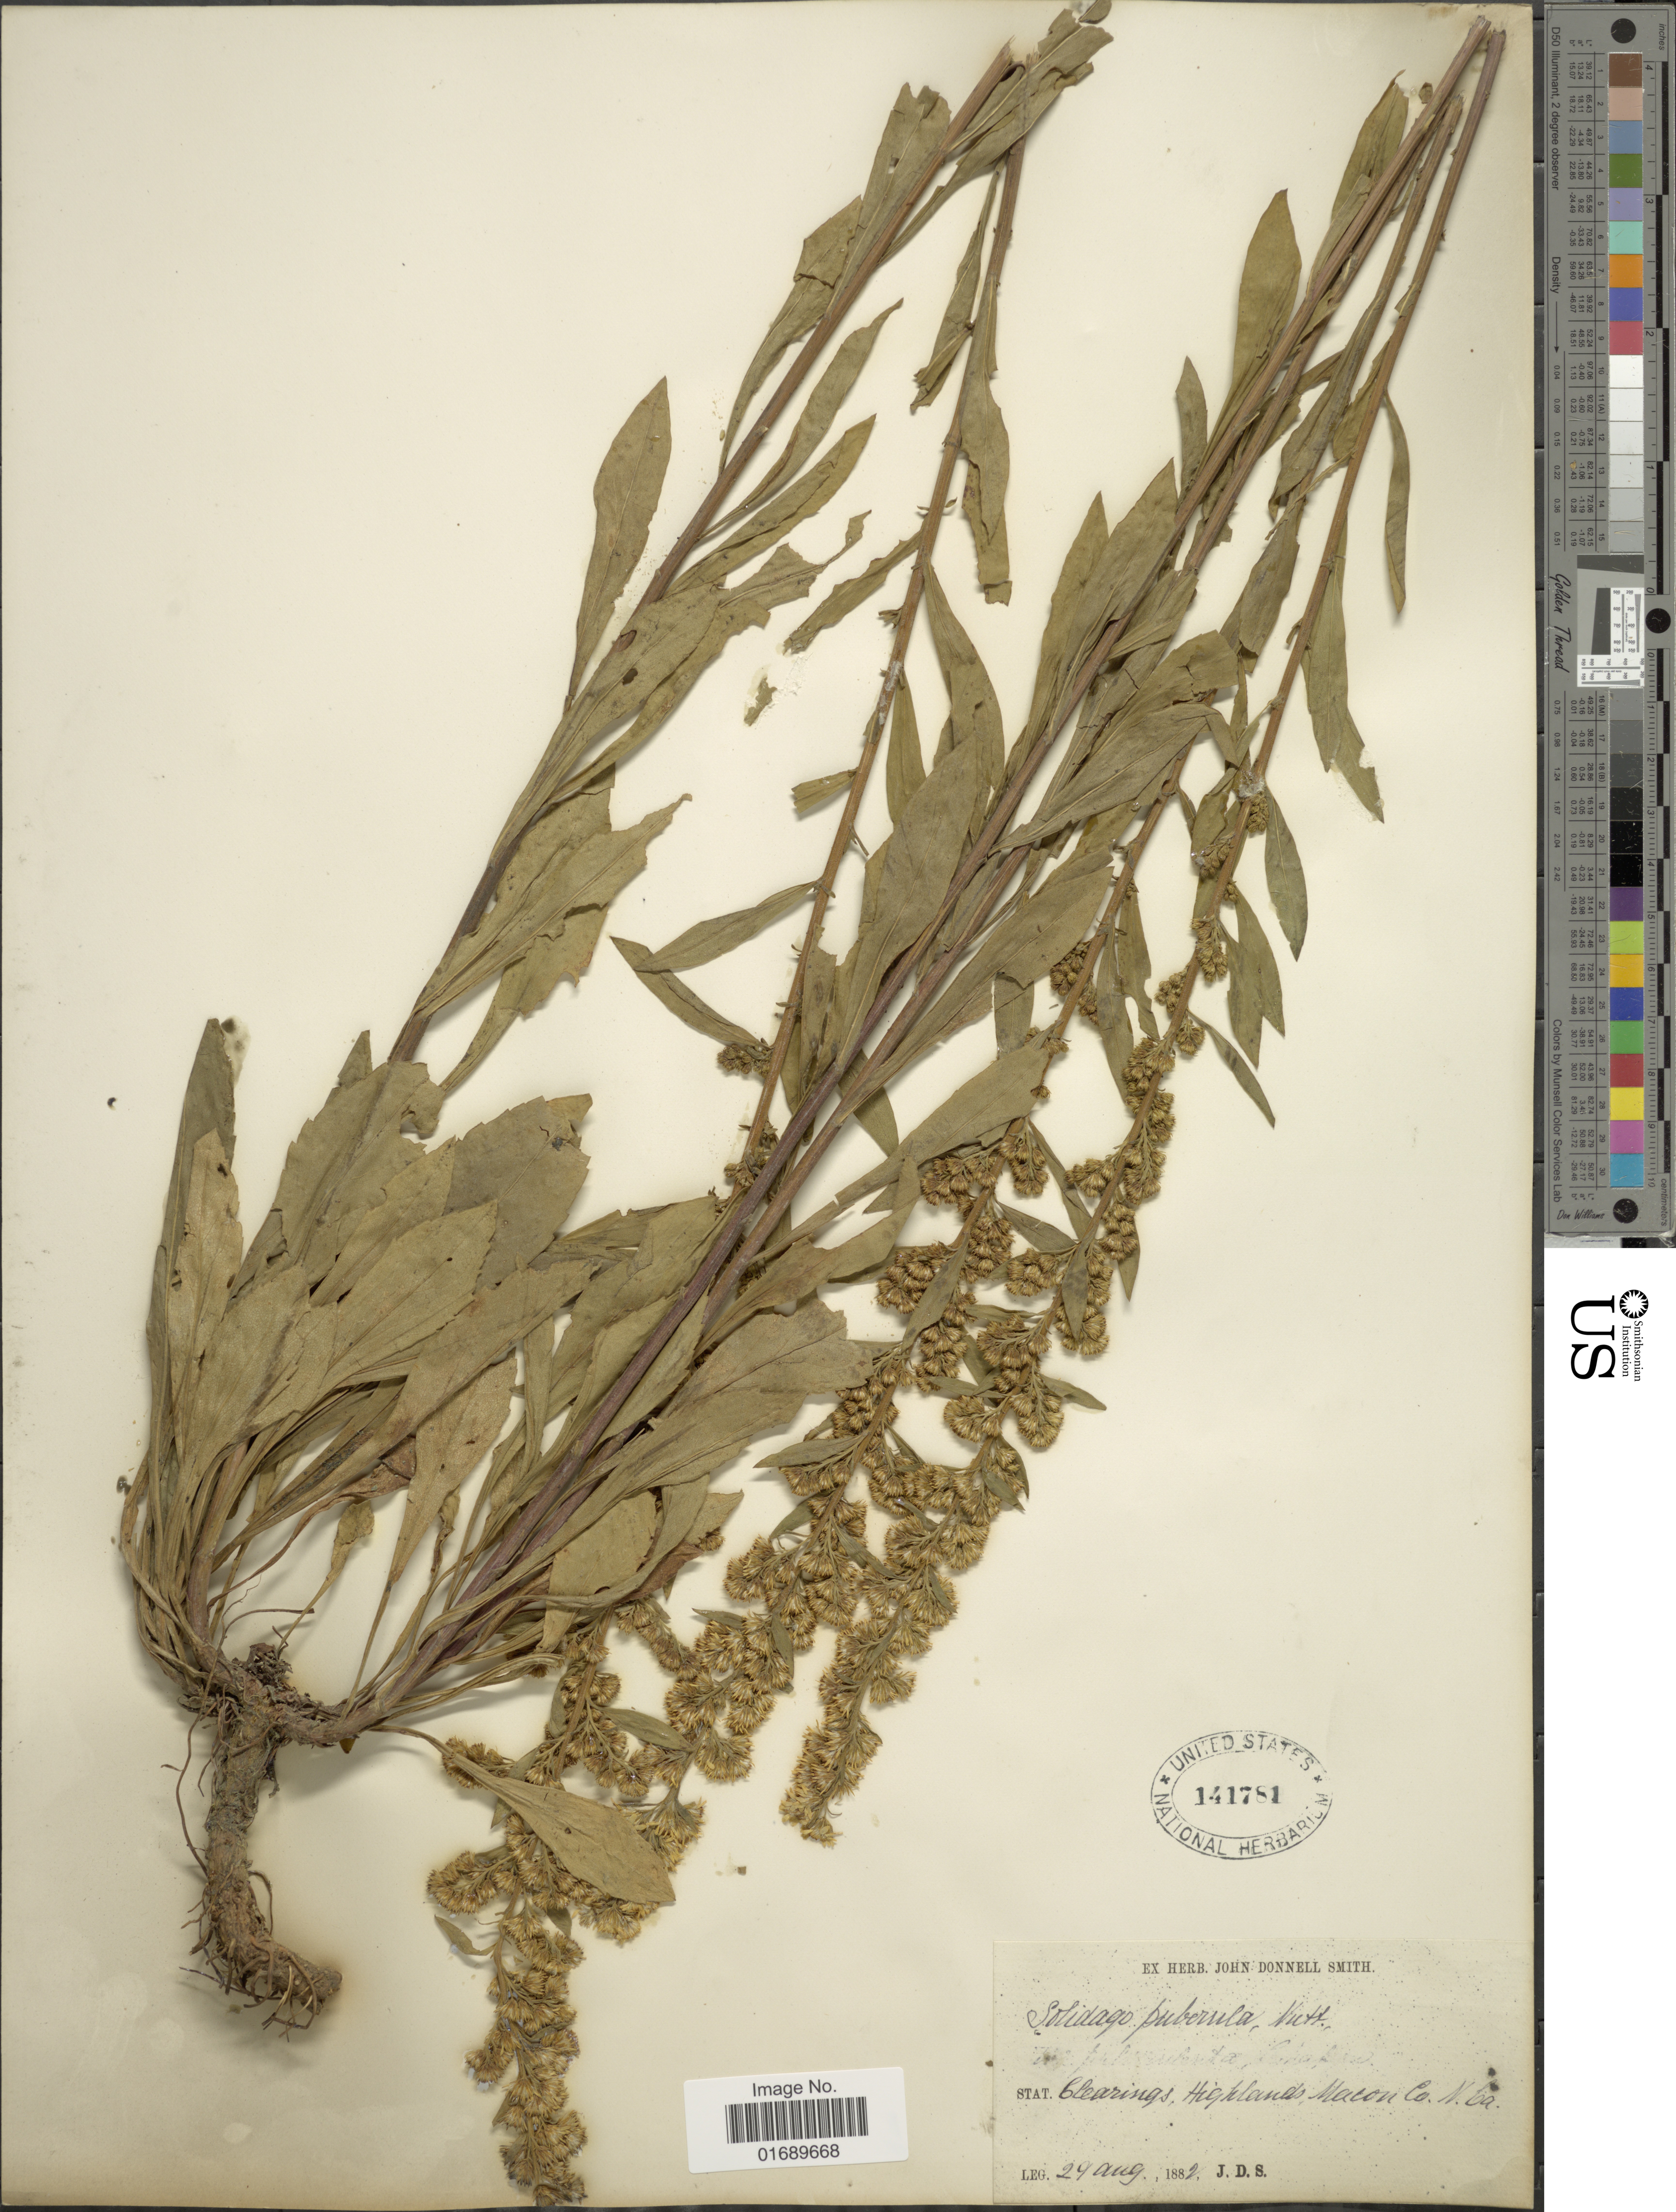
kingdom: Plantae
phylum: Tracheophyta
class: Magnoliopsida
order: Asterales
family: Asteraceae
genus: Solidago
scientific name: Solidago puberula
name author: Nutt.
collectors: J. Donnell Smith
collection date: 1882-08-29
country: United States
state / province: North Carolina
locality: Clearings Highlands Macon Co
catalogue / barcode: US 141781